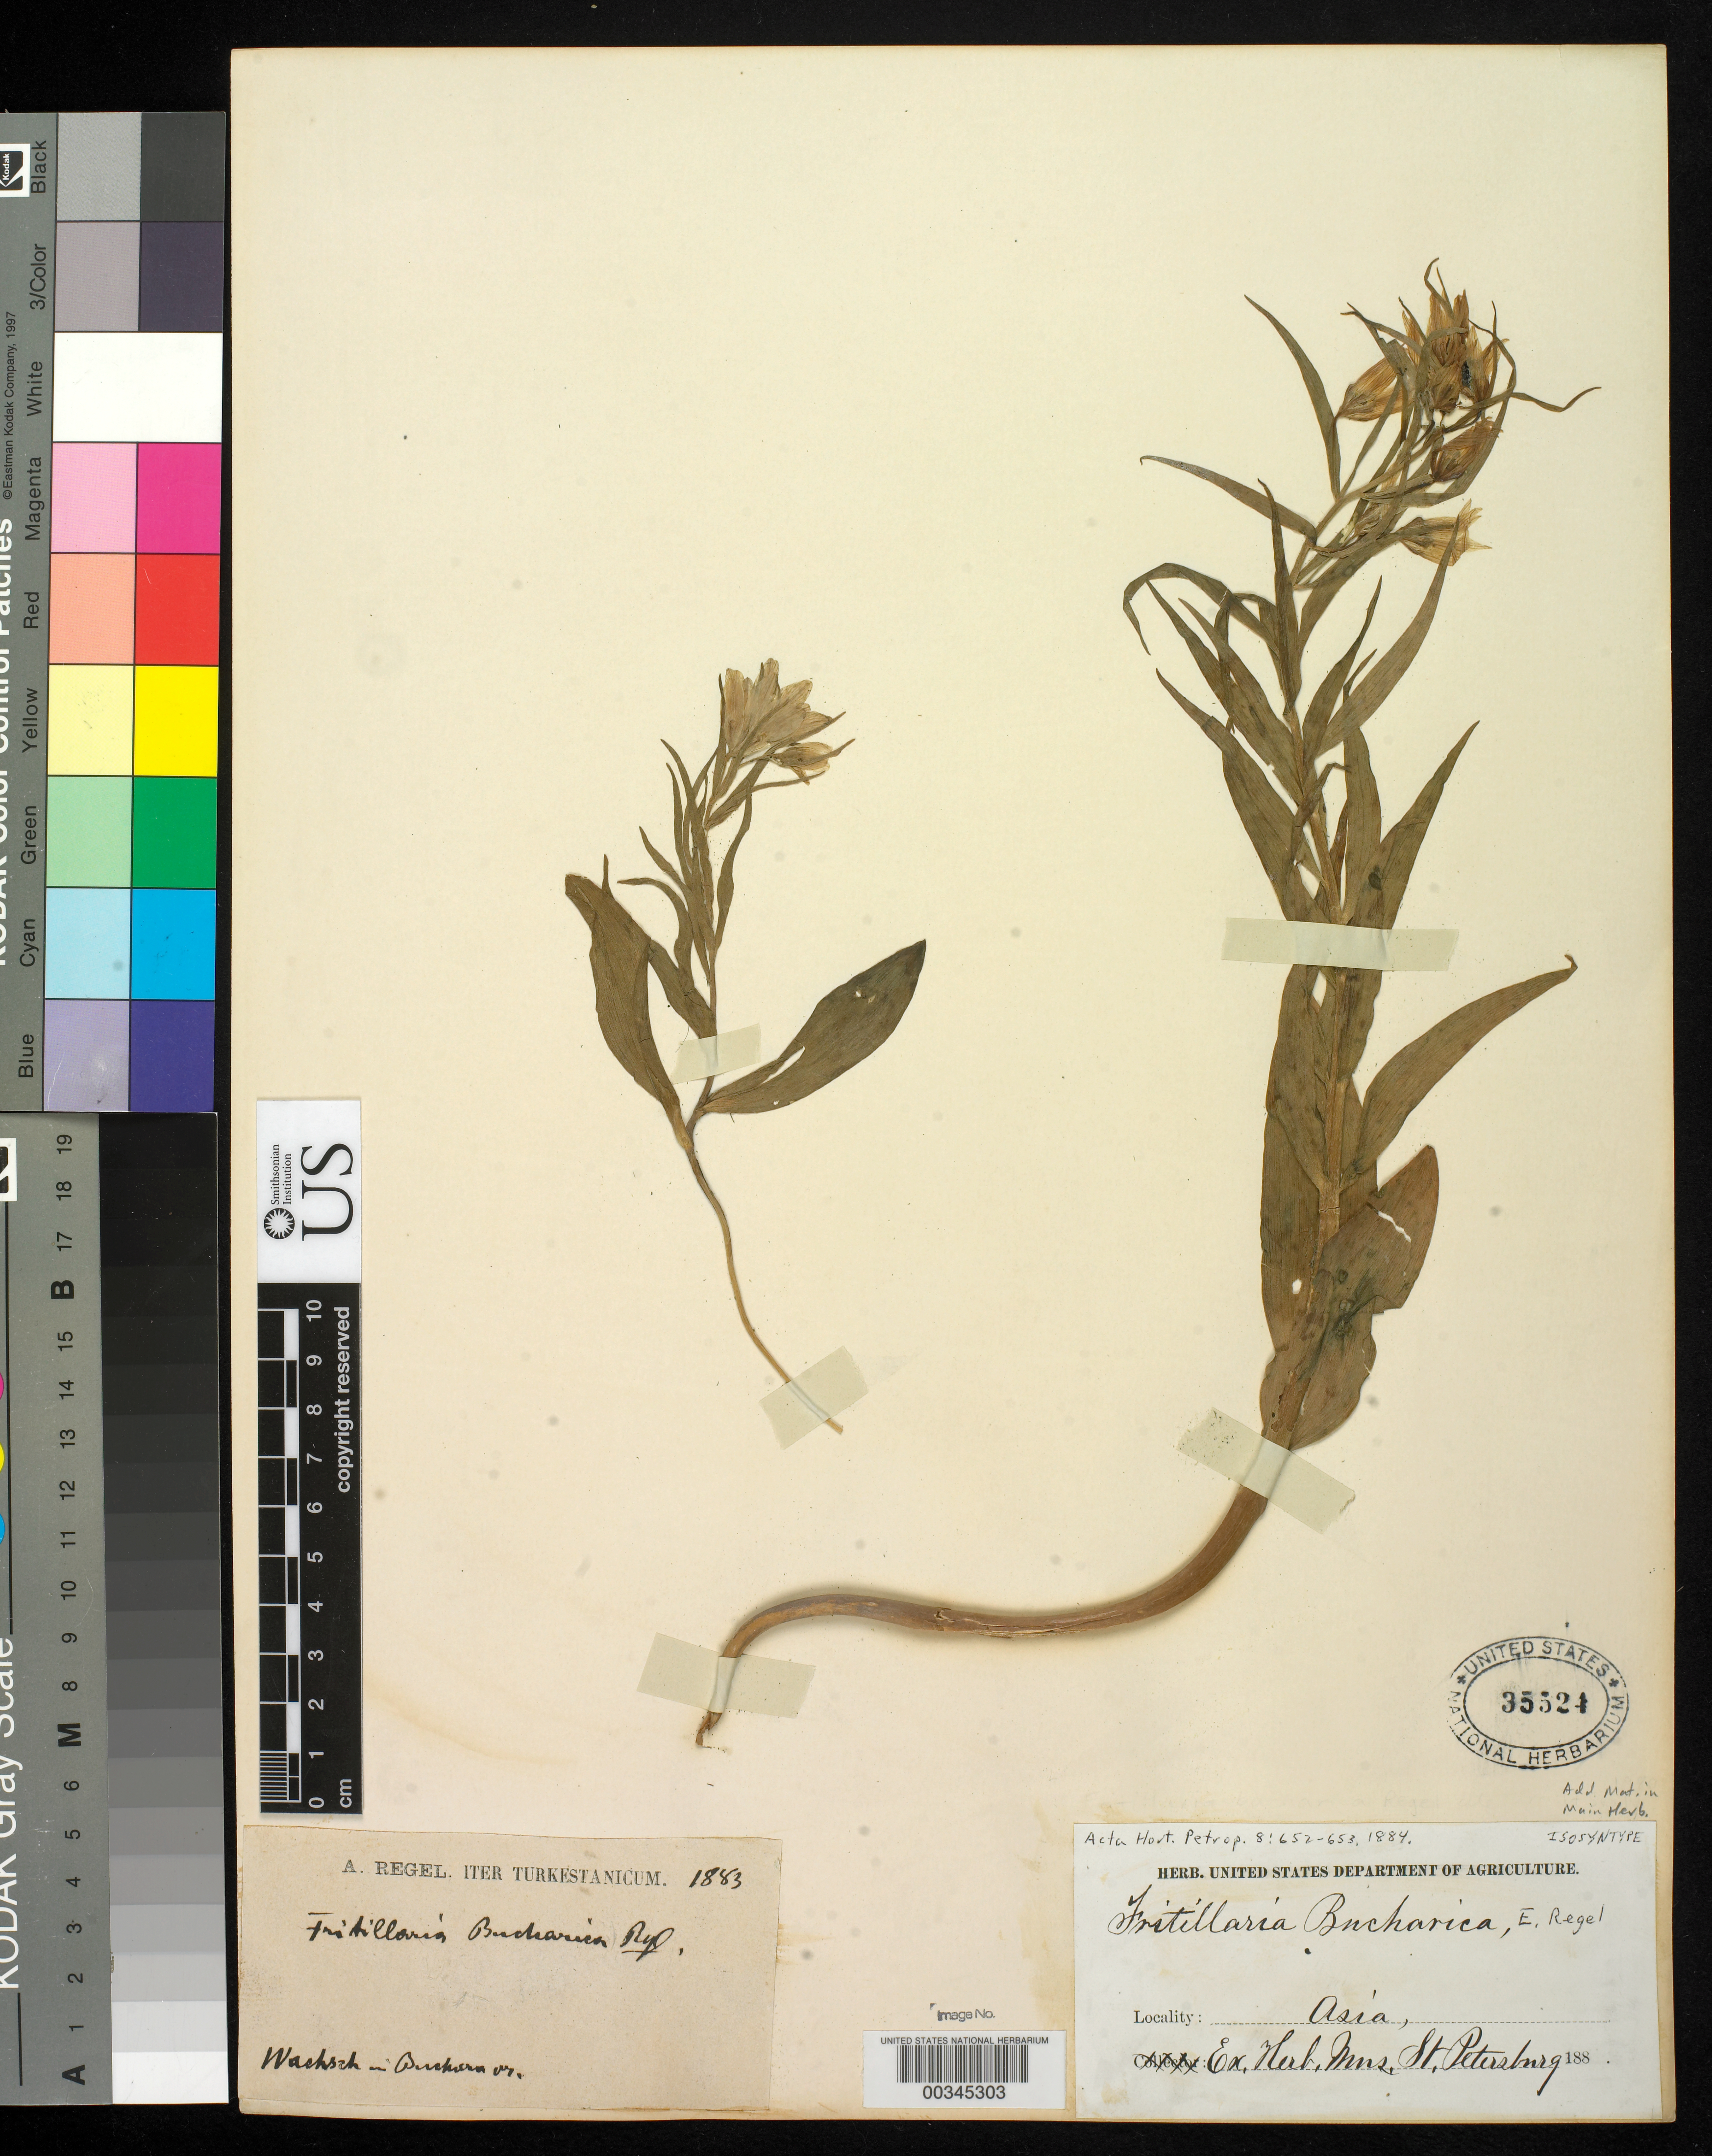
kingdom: Plantae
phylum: Tracheophyta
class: Liliopsida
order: Liliales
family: Liliaceae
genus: Fritillaria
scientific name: Fritillaria bucharica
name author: Regel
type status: Isosyntype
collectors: A. Regel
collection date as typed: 1883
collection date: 1883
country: Turkey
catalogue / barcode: US 35524